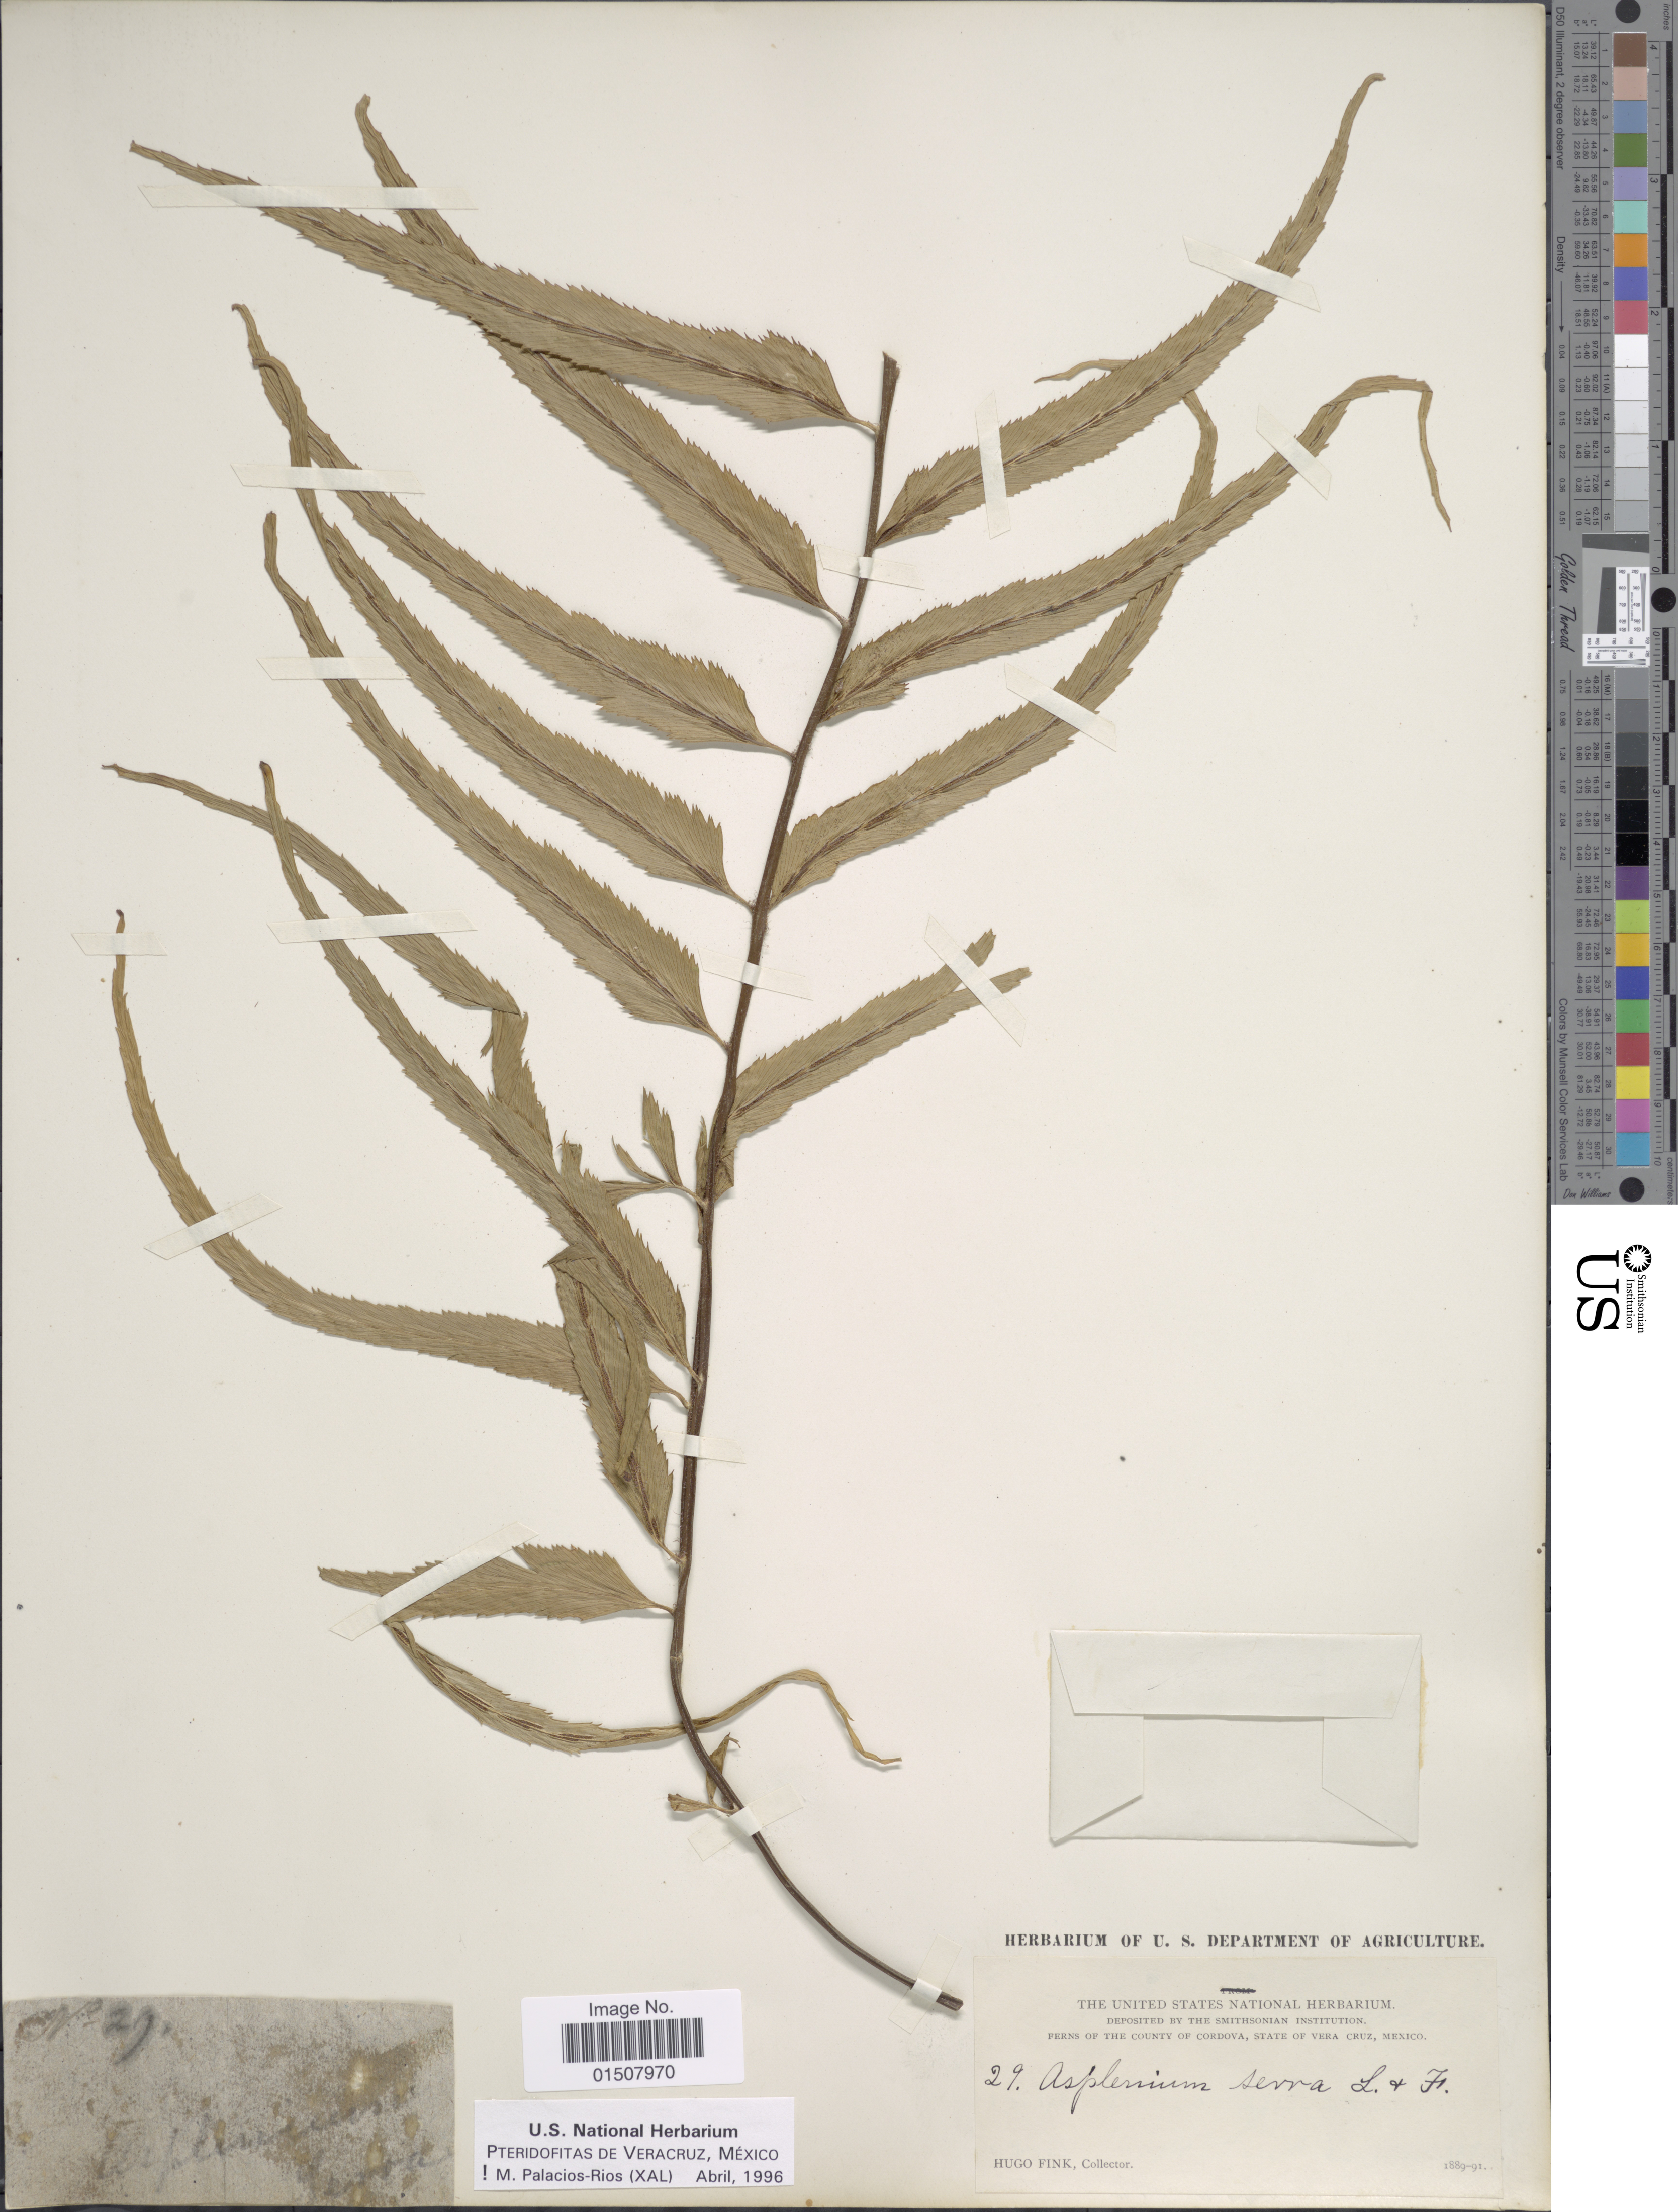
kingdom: Plantae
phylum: Tracheophyta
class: Polypodiopsida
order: Polypodiales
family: Aspleniaceae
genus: Asplenium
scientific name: Asplenium serra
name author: Langsd. & Fisch.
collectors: H. Fink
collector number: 29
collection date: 1889/1891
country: Mexico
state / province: Veracruz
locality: The coounty of Cordova, Vera Cruz